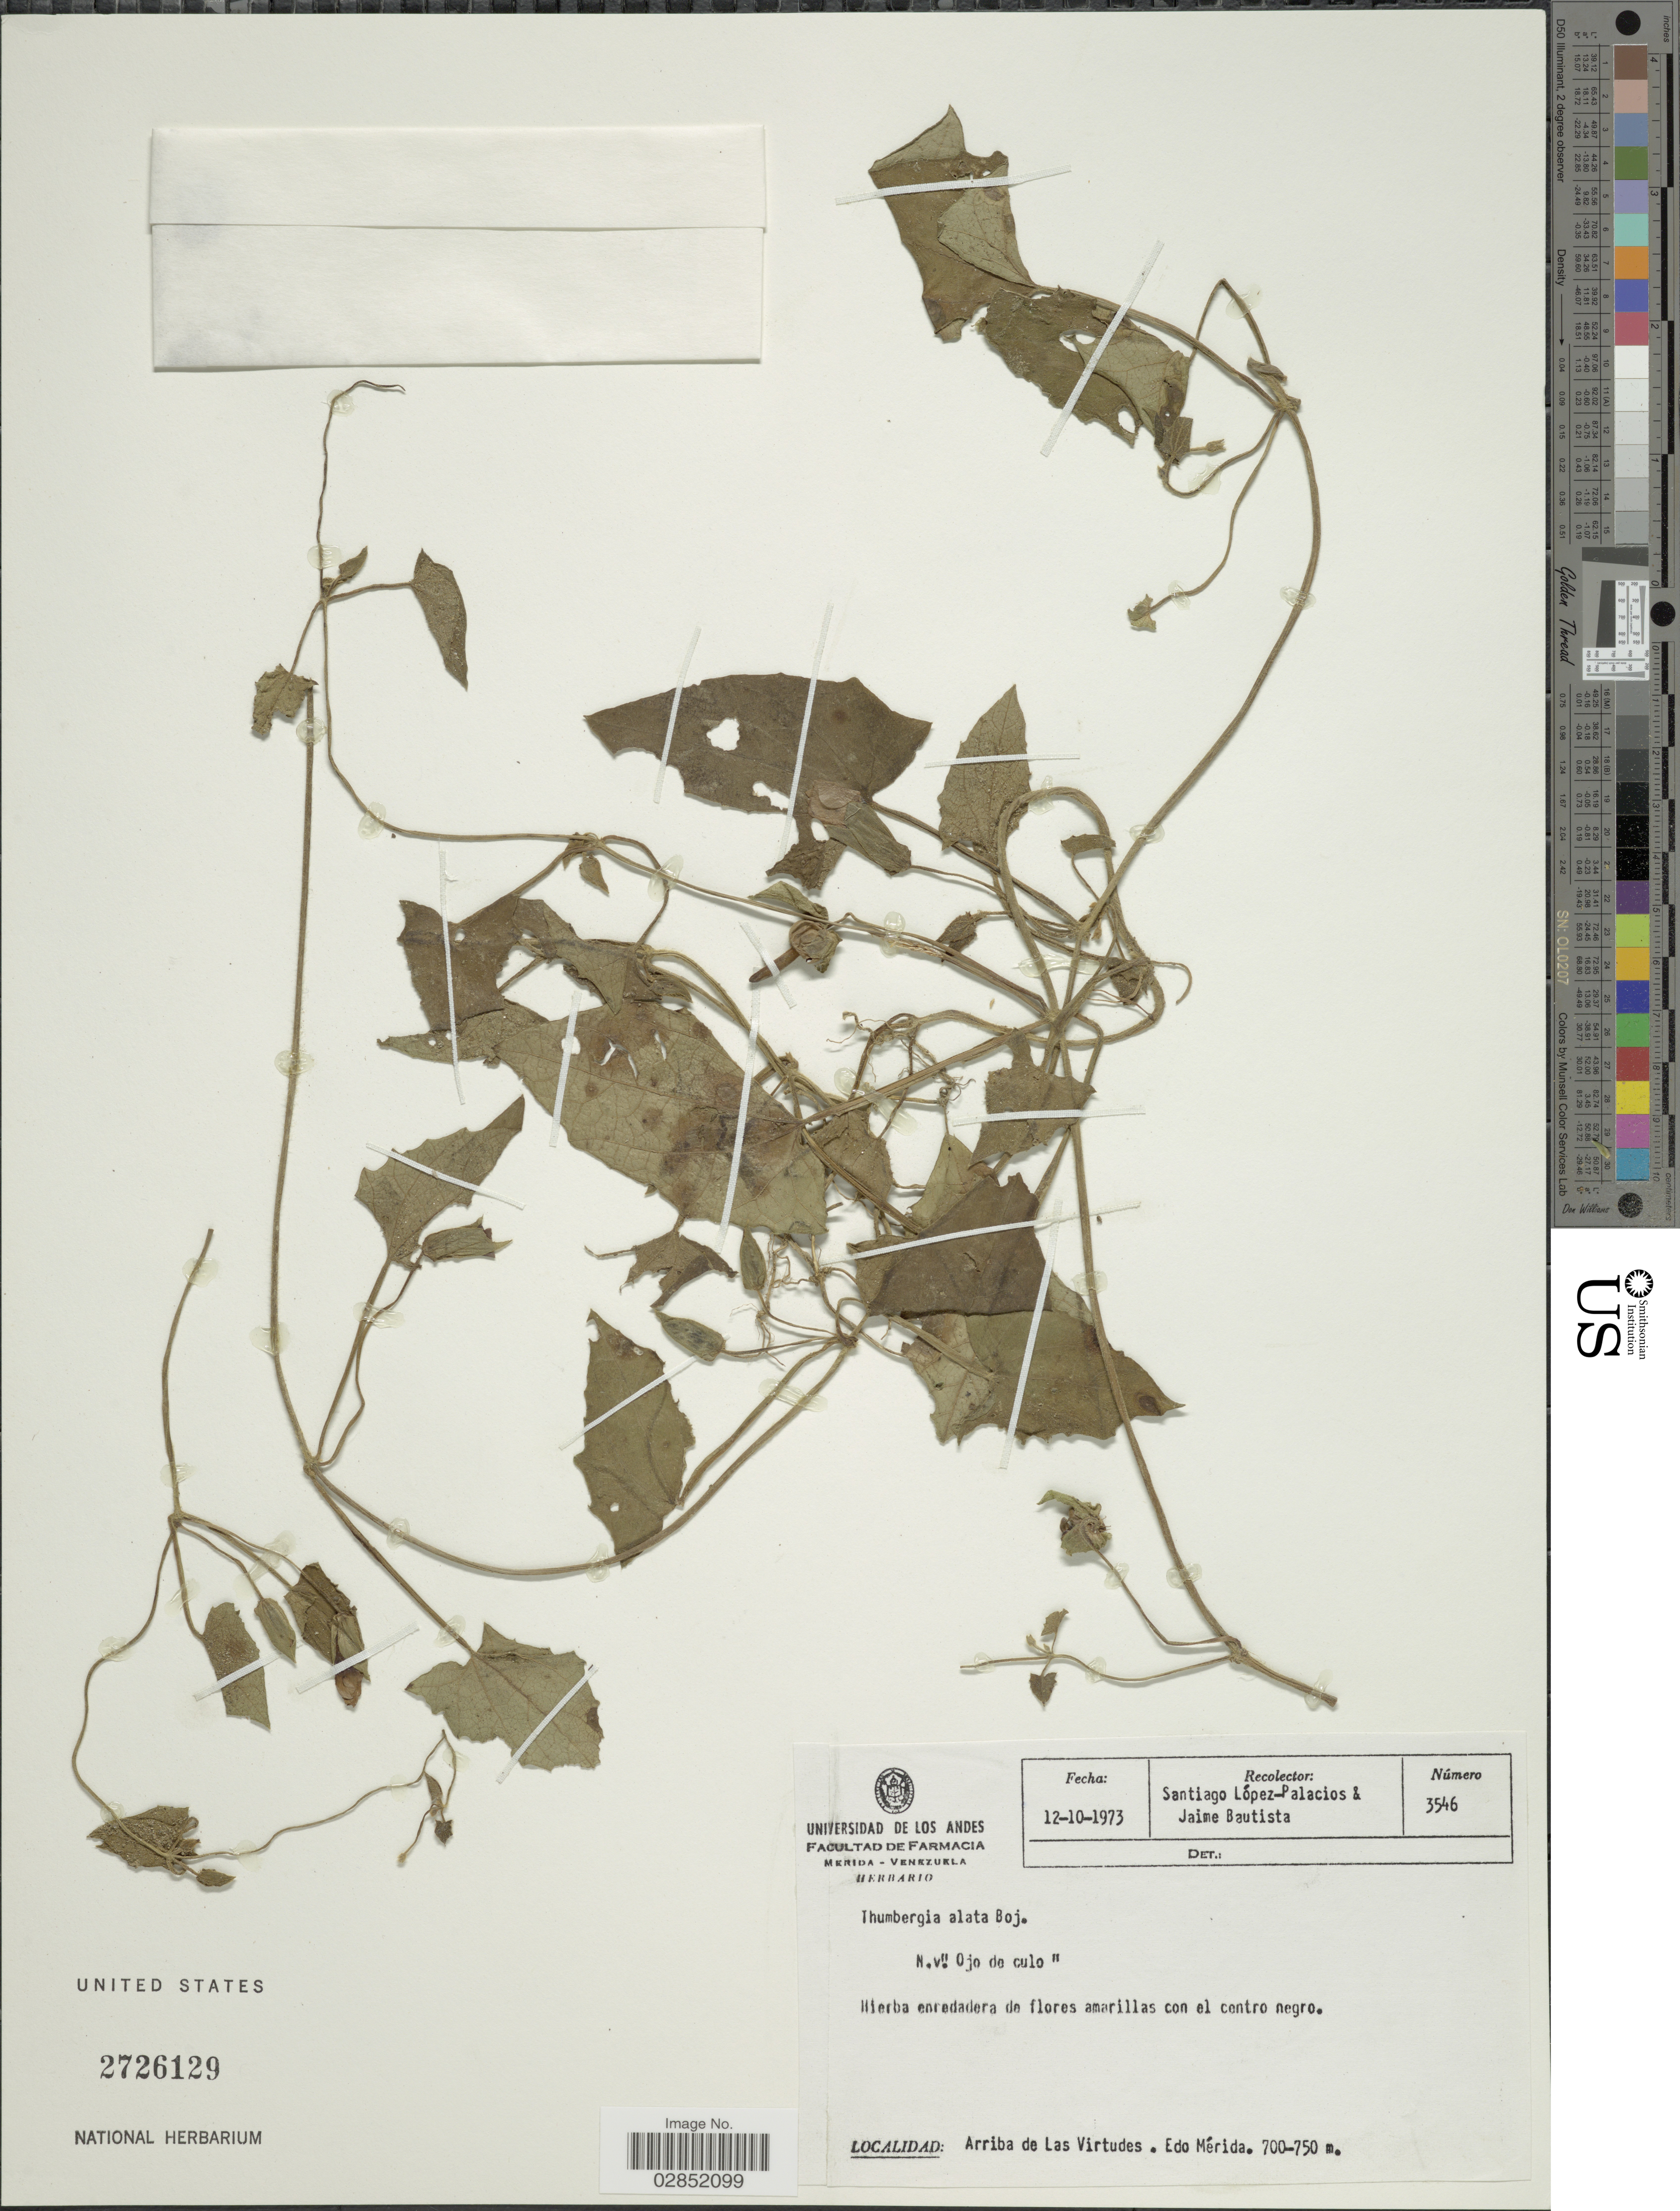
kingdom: Plantae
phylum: Tracheophyta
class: Magnoliopsida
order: Lamiales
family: Acanthaceae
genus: Thunbergia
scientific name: Thunbergia alata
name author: Bojer ex Sims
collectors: S. López-Palacios & J. A. Bautista B.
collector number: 3546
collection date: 1973-10-12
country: Venezuela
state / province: Mérida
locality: Arriba de Las Virtudes.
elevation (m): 700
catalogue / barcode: US 2726129